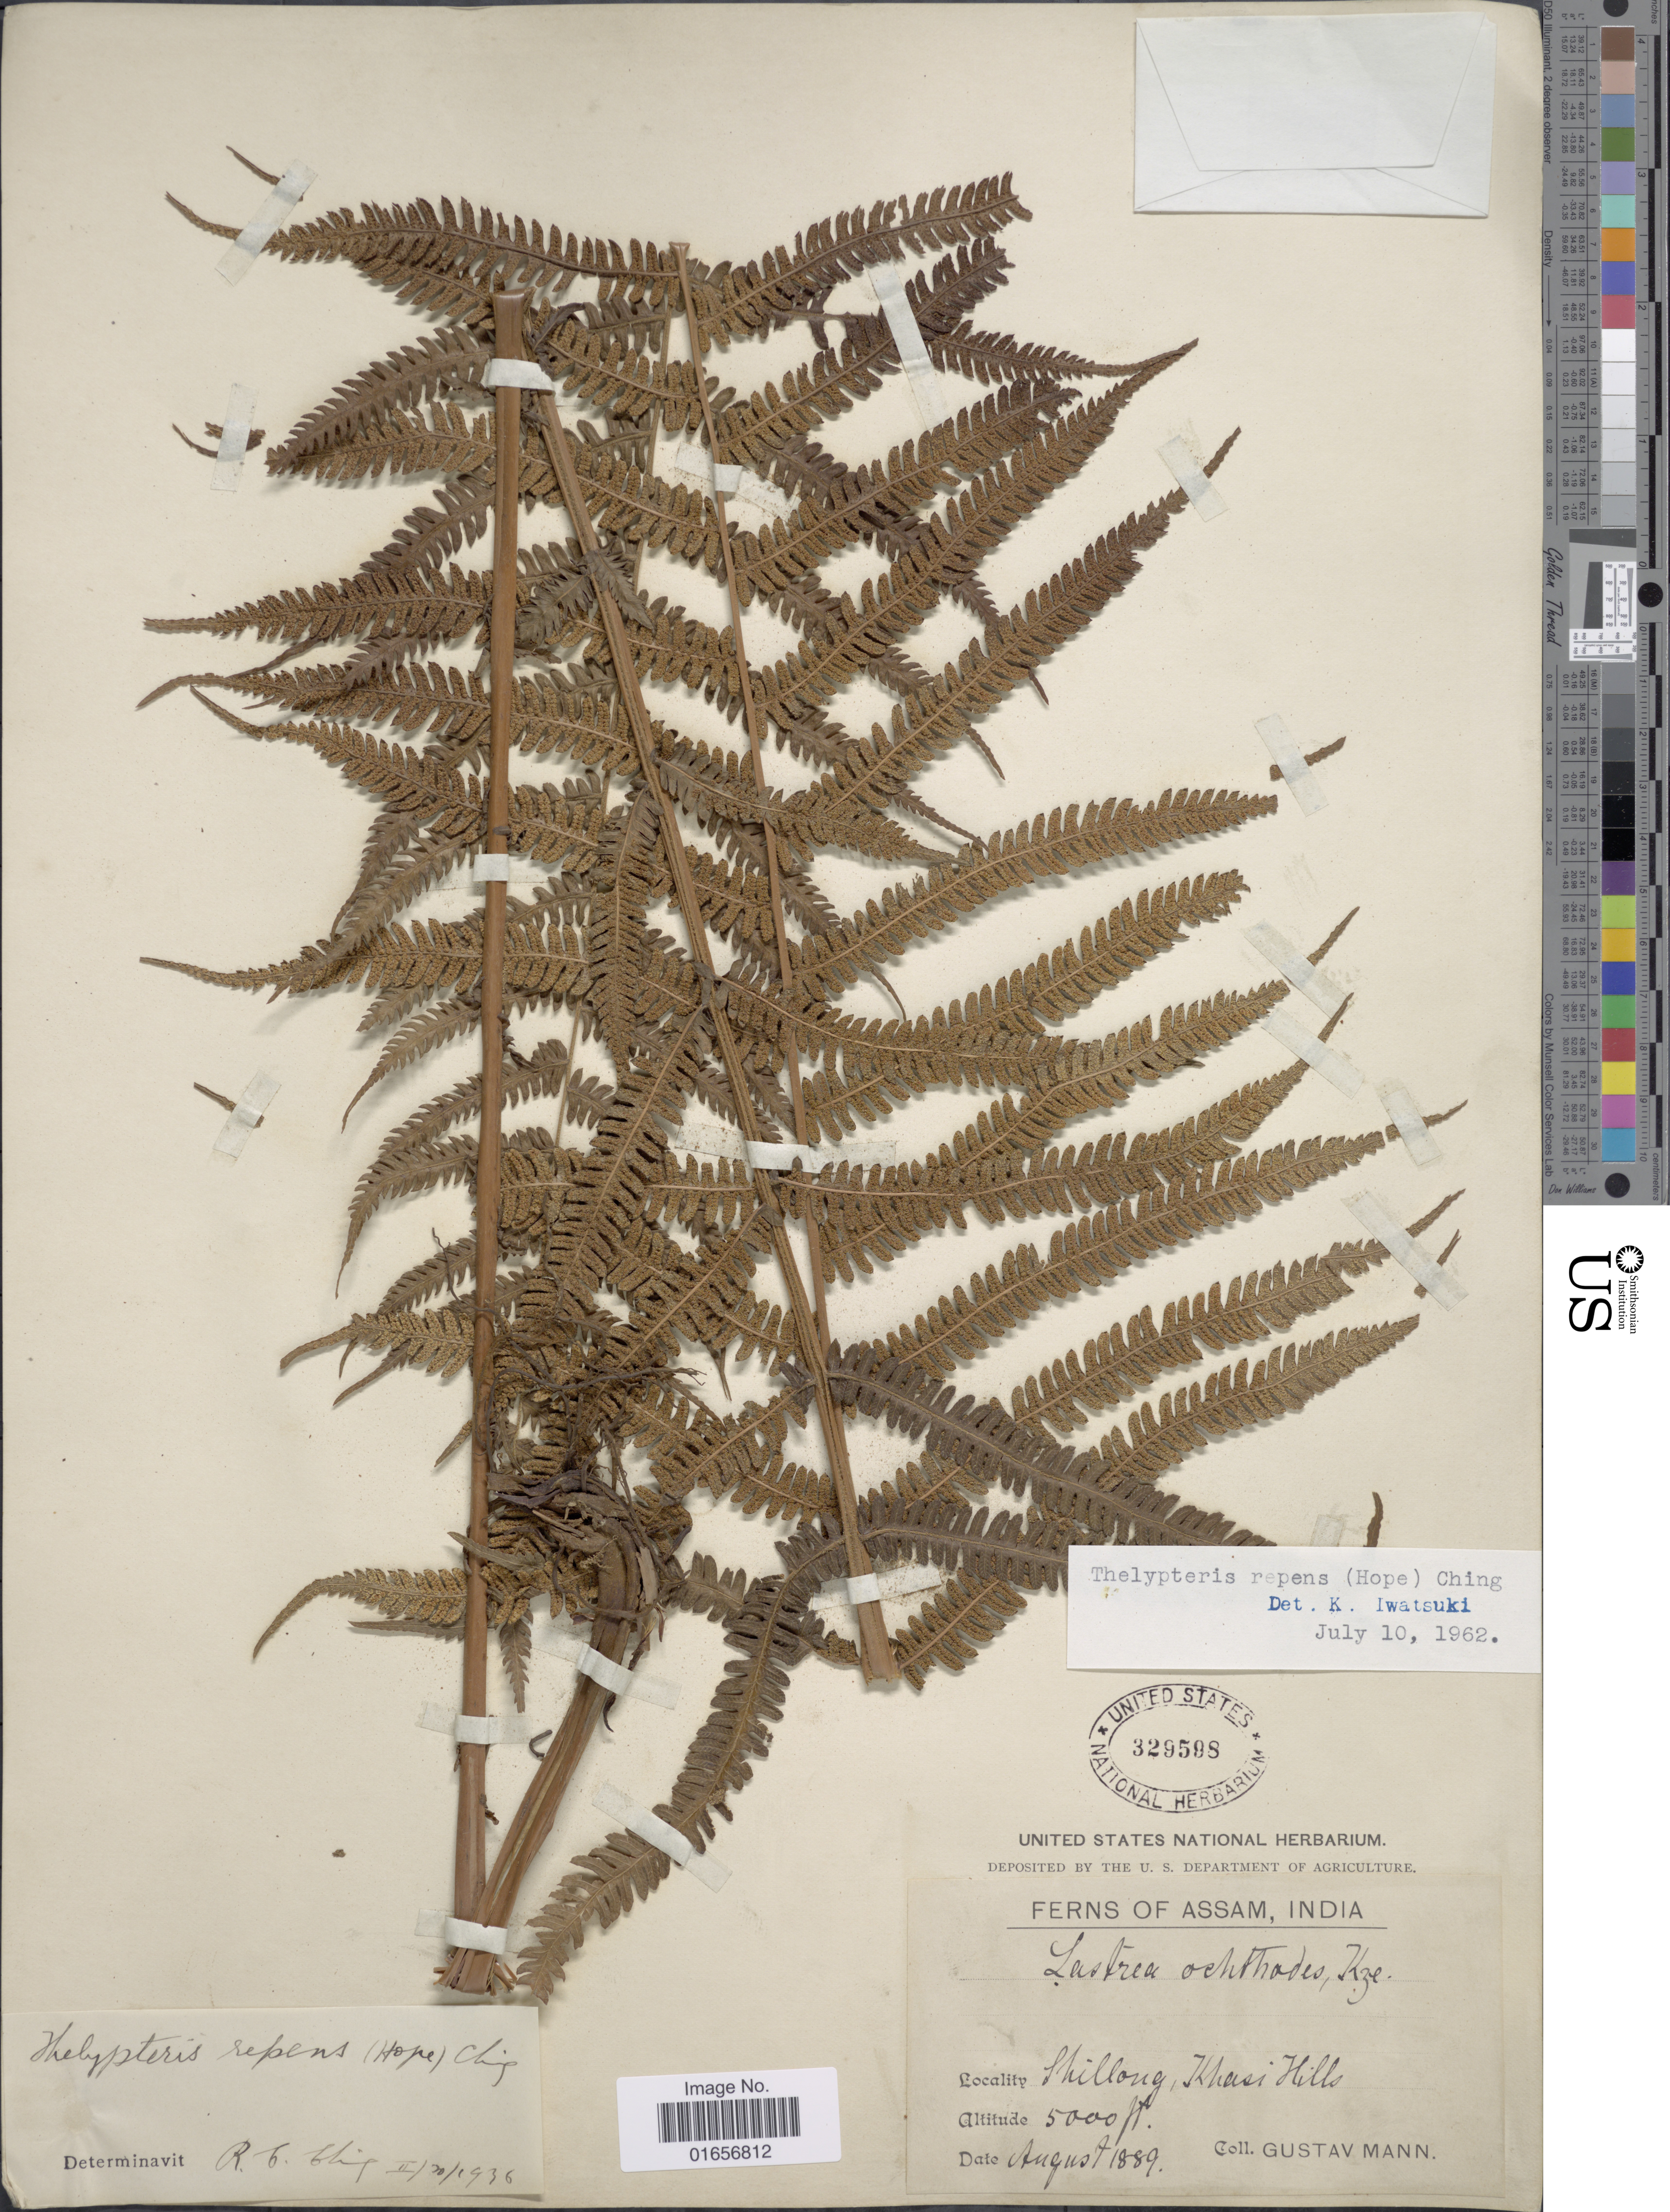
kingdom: Plantae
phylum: Tracheophyta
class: Polypodiopsida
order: Polypodiales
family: Thelypteridaceae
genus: Pseudocyclosorus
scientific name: Pseudocyclosorus repens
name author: (C. Hope) Ching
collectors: G. Mann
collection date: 1889-08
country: India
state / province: Meghalaya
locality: Shillong, Khasi Hills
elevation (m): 1524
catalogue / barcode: US 329598